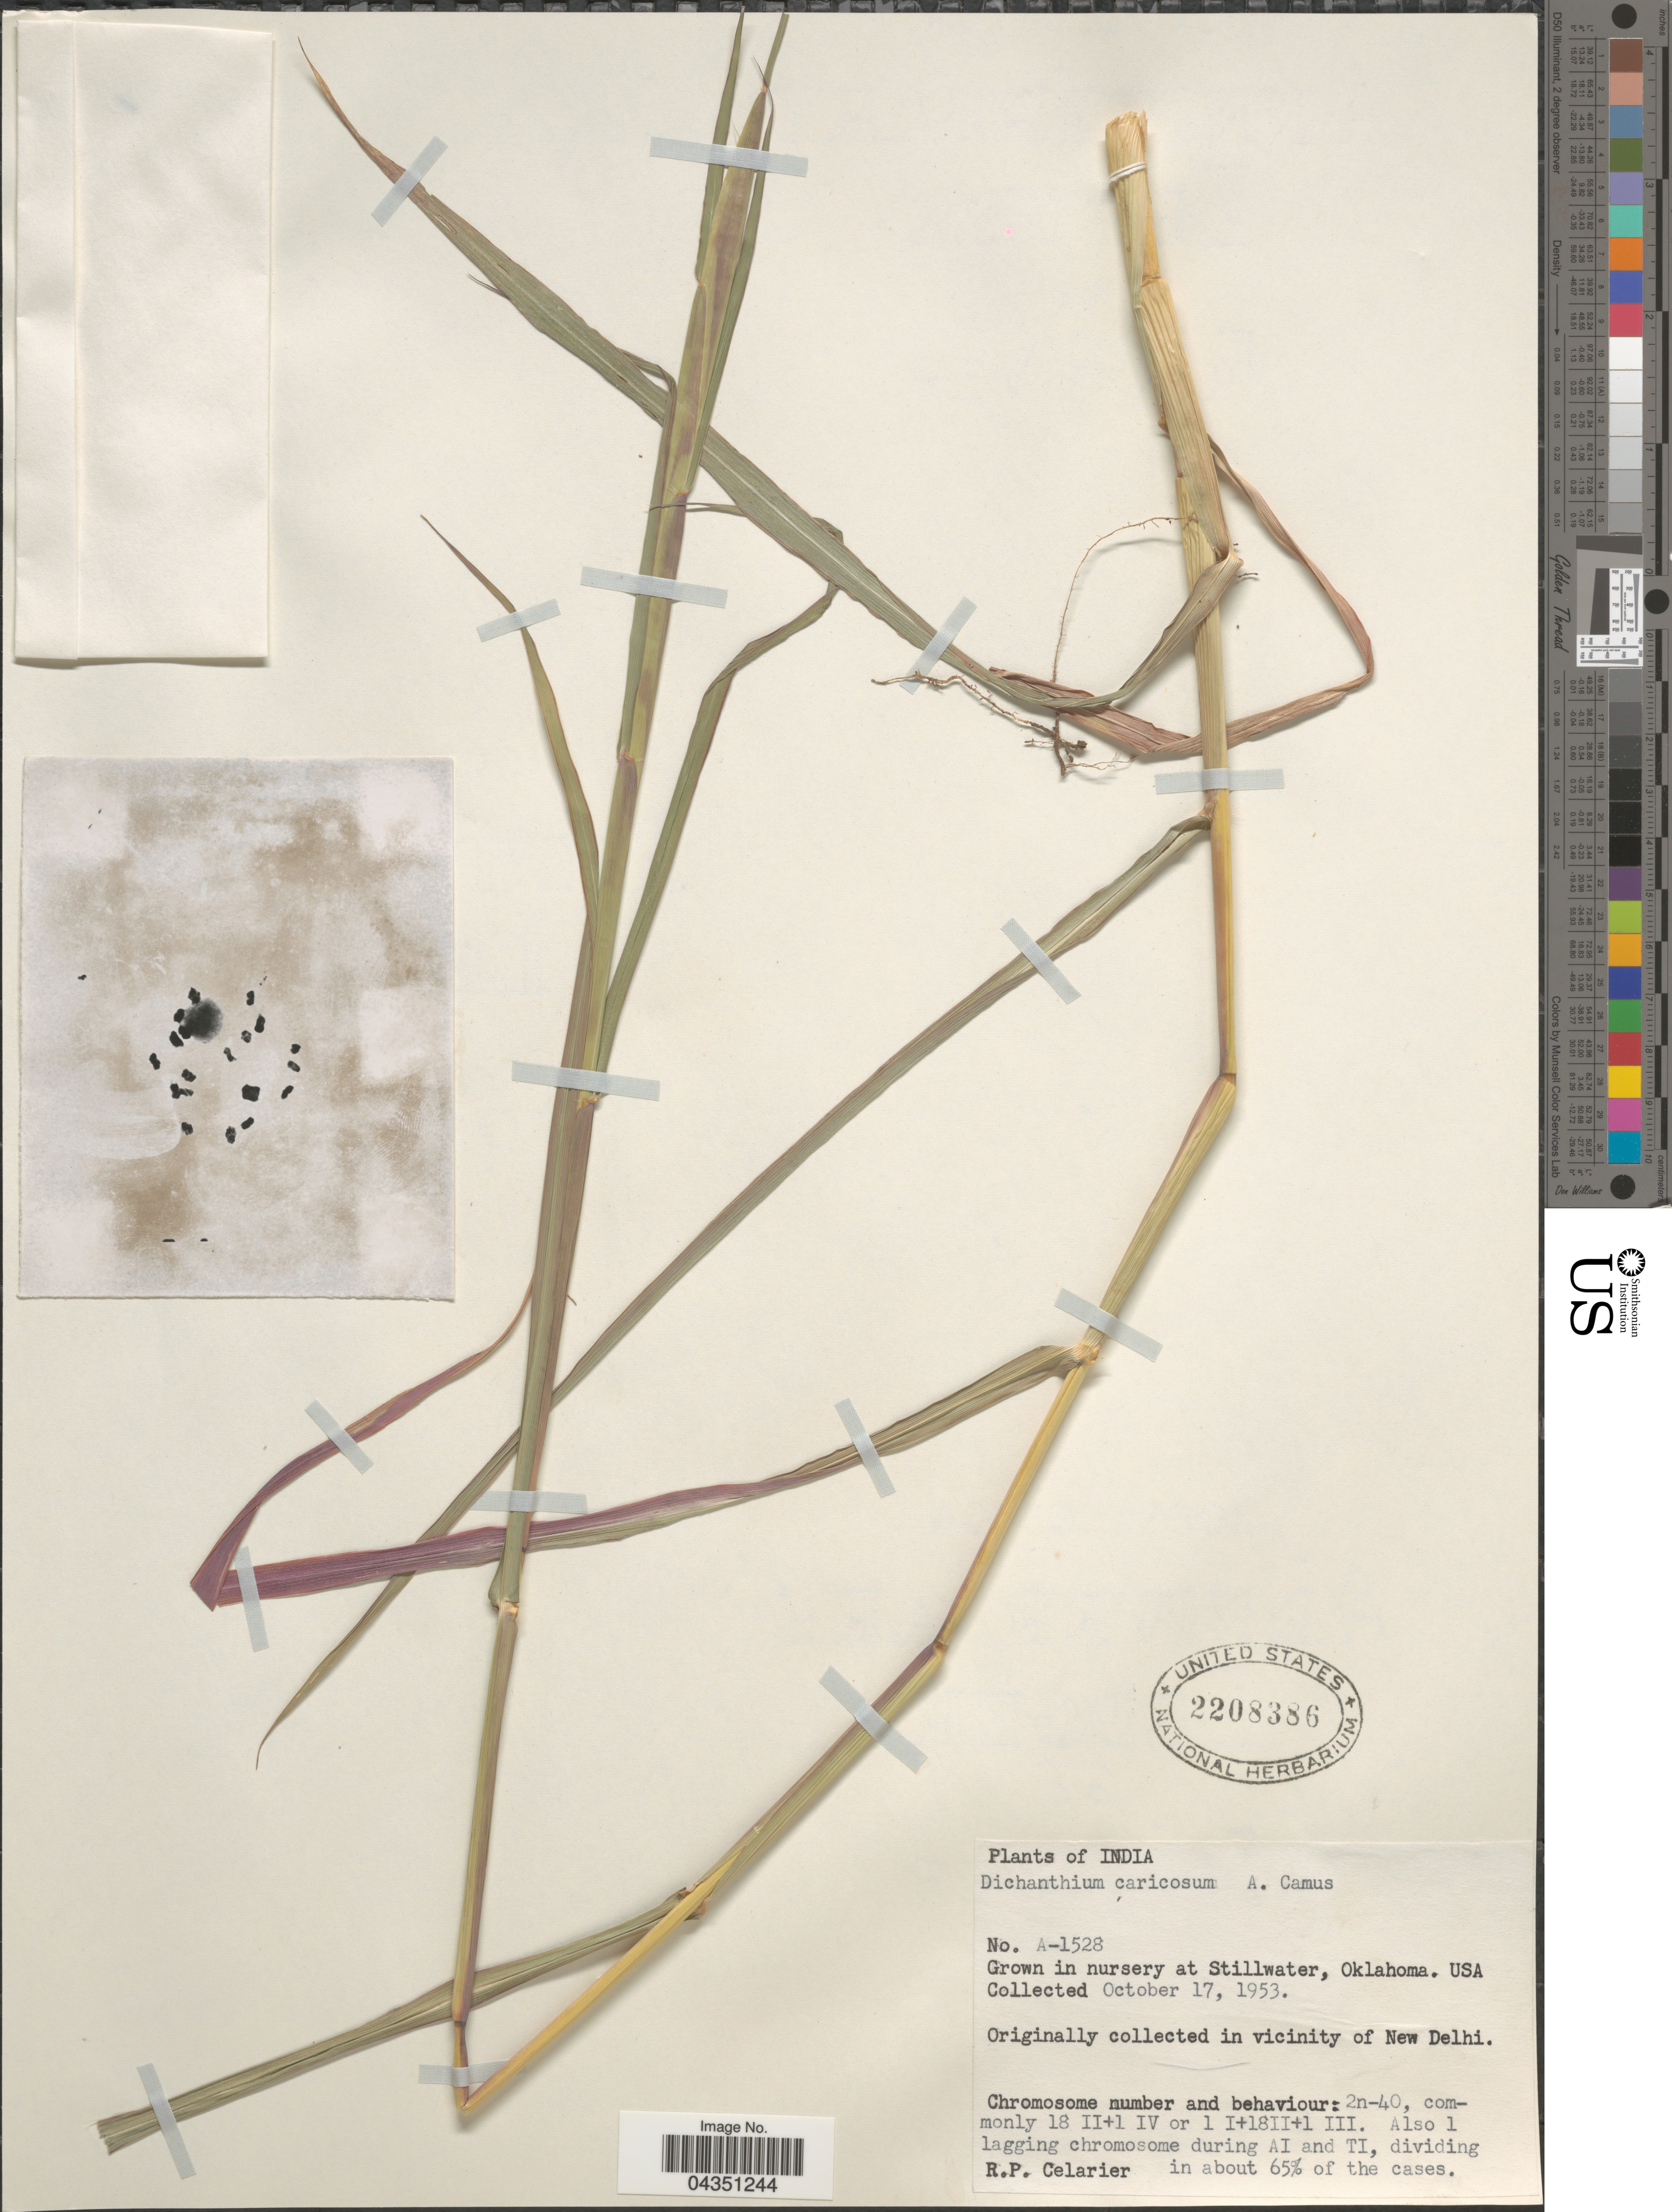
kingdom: Plantae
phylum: Tracheophyta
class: Liliopsida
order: Poales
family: Poaceae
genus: Dichanthium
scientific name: Dichanthium caricosum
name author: (L.) A. Camus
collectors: R. Celarier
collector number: A-1528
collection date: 1953-10-17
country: United States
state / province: Oklahoma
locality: In nursery at Stillwater.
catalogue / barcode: US 2208386